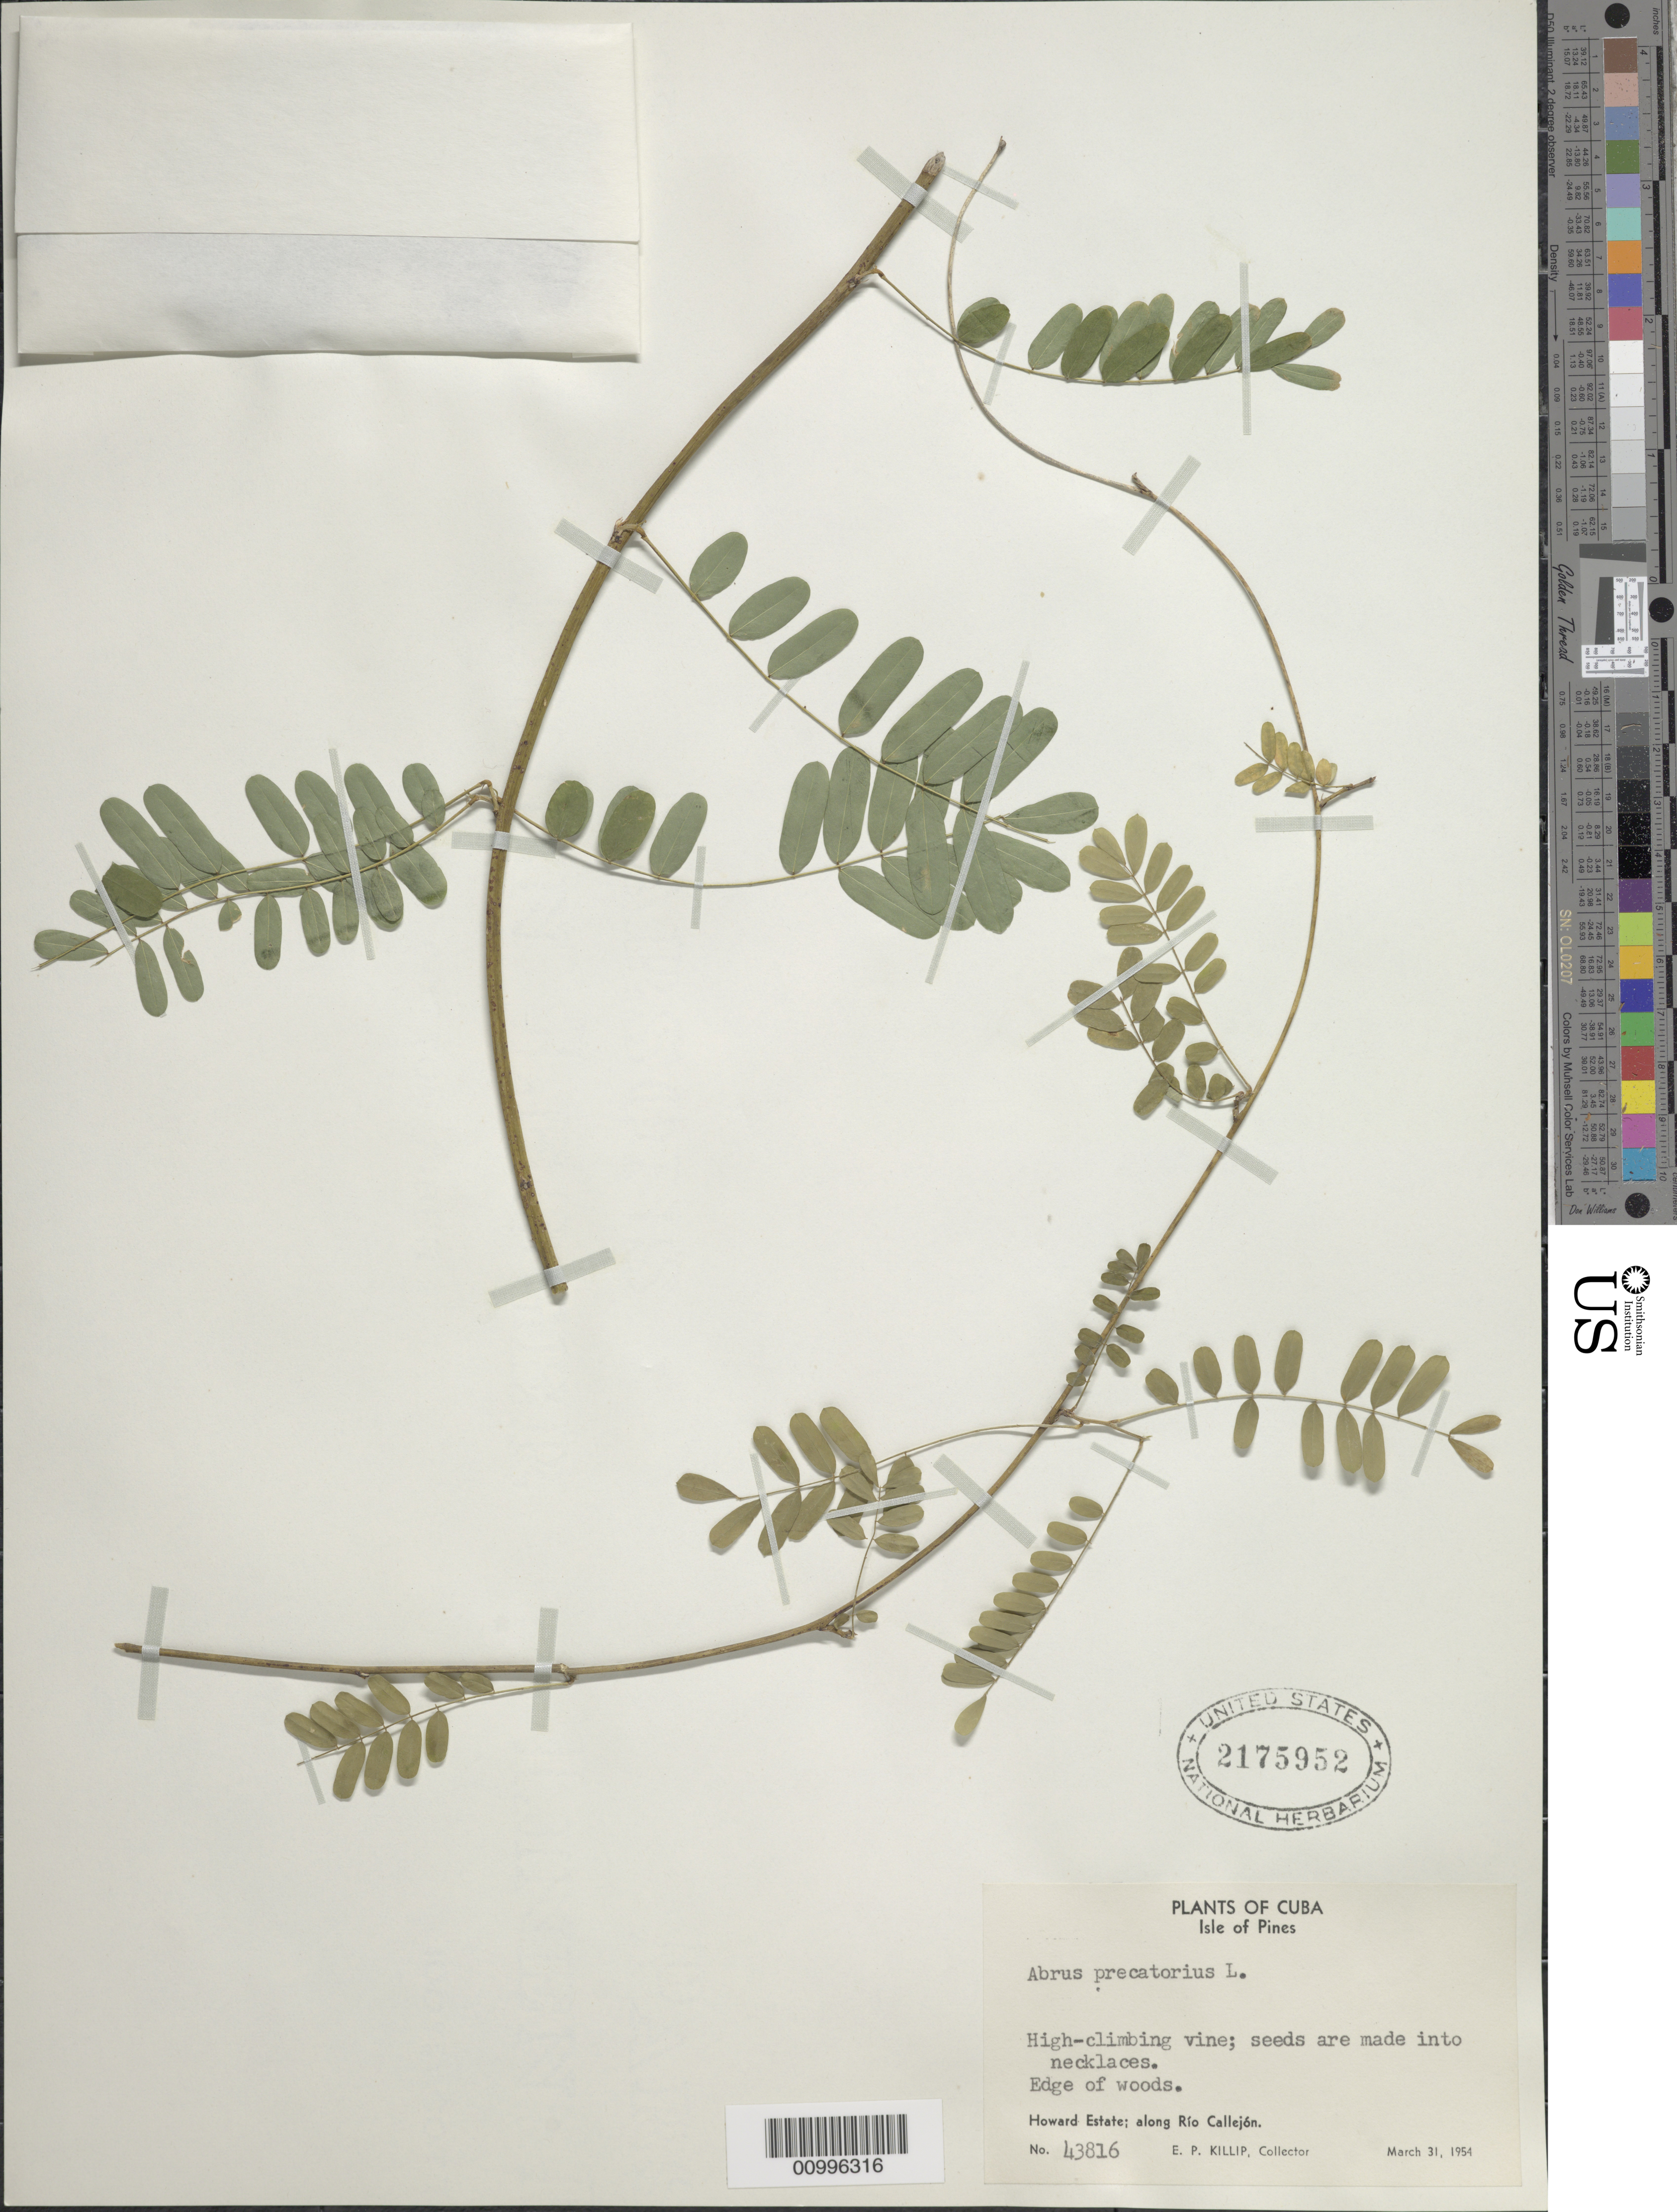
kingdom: Plantae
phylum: Tracheophyta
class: Magnoliopsida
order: Fabales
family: Fabaceae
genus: Abrus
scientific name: Abrus precatorius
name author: L.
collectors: E. P. Killip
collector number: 43816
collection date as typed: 31 Mar 1954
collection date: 1954-03-31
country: Cuba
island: Isla de la Juventud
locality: Howard Estate; Along Rio Callejon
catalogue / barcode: US 2175952